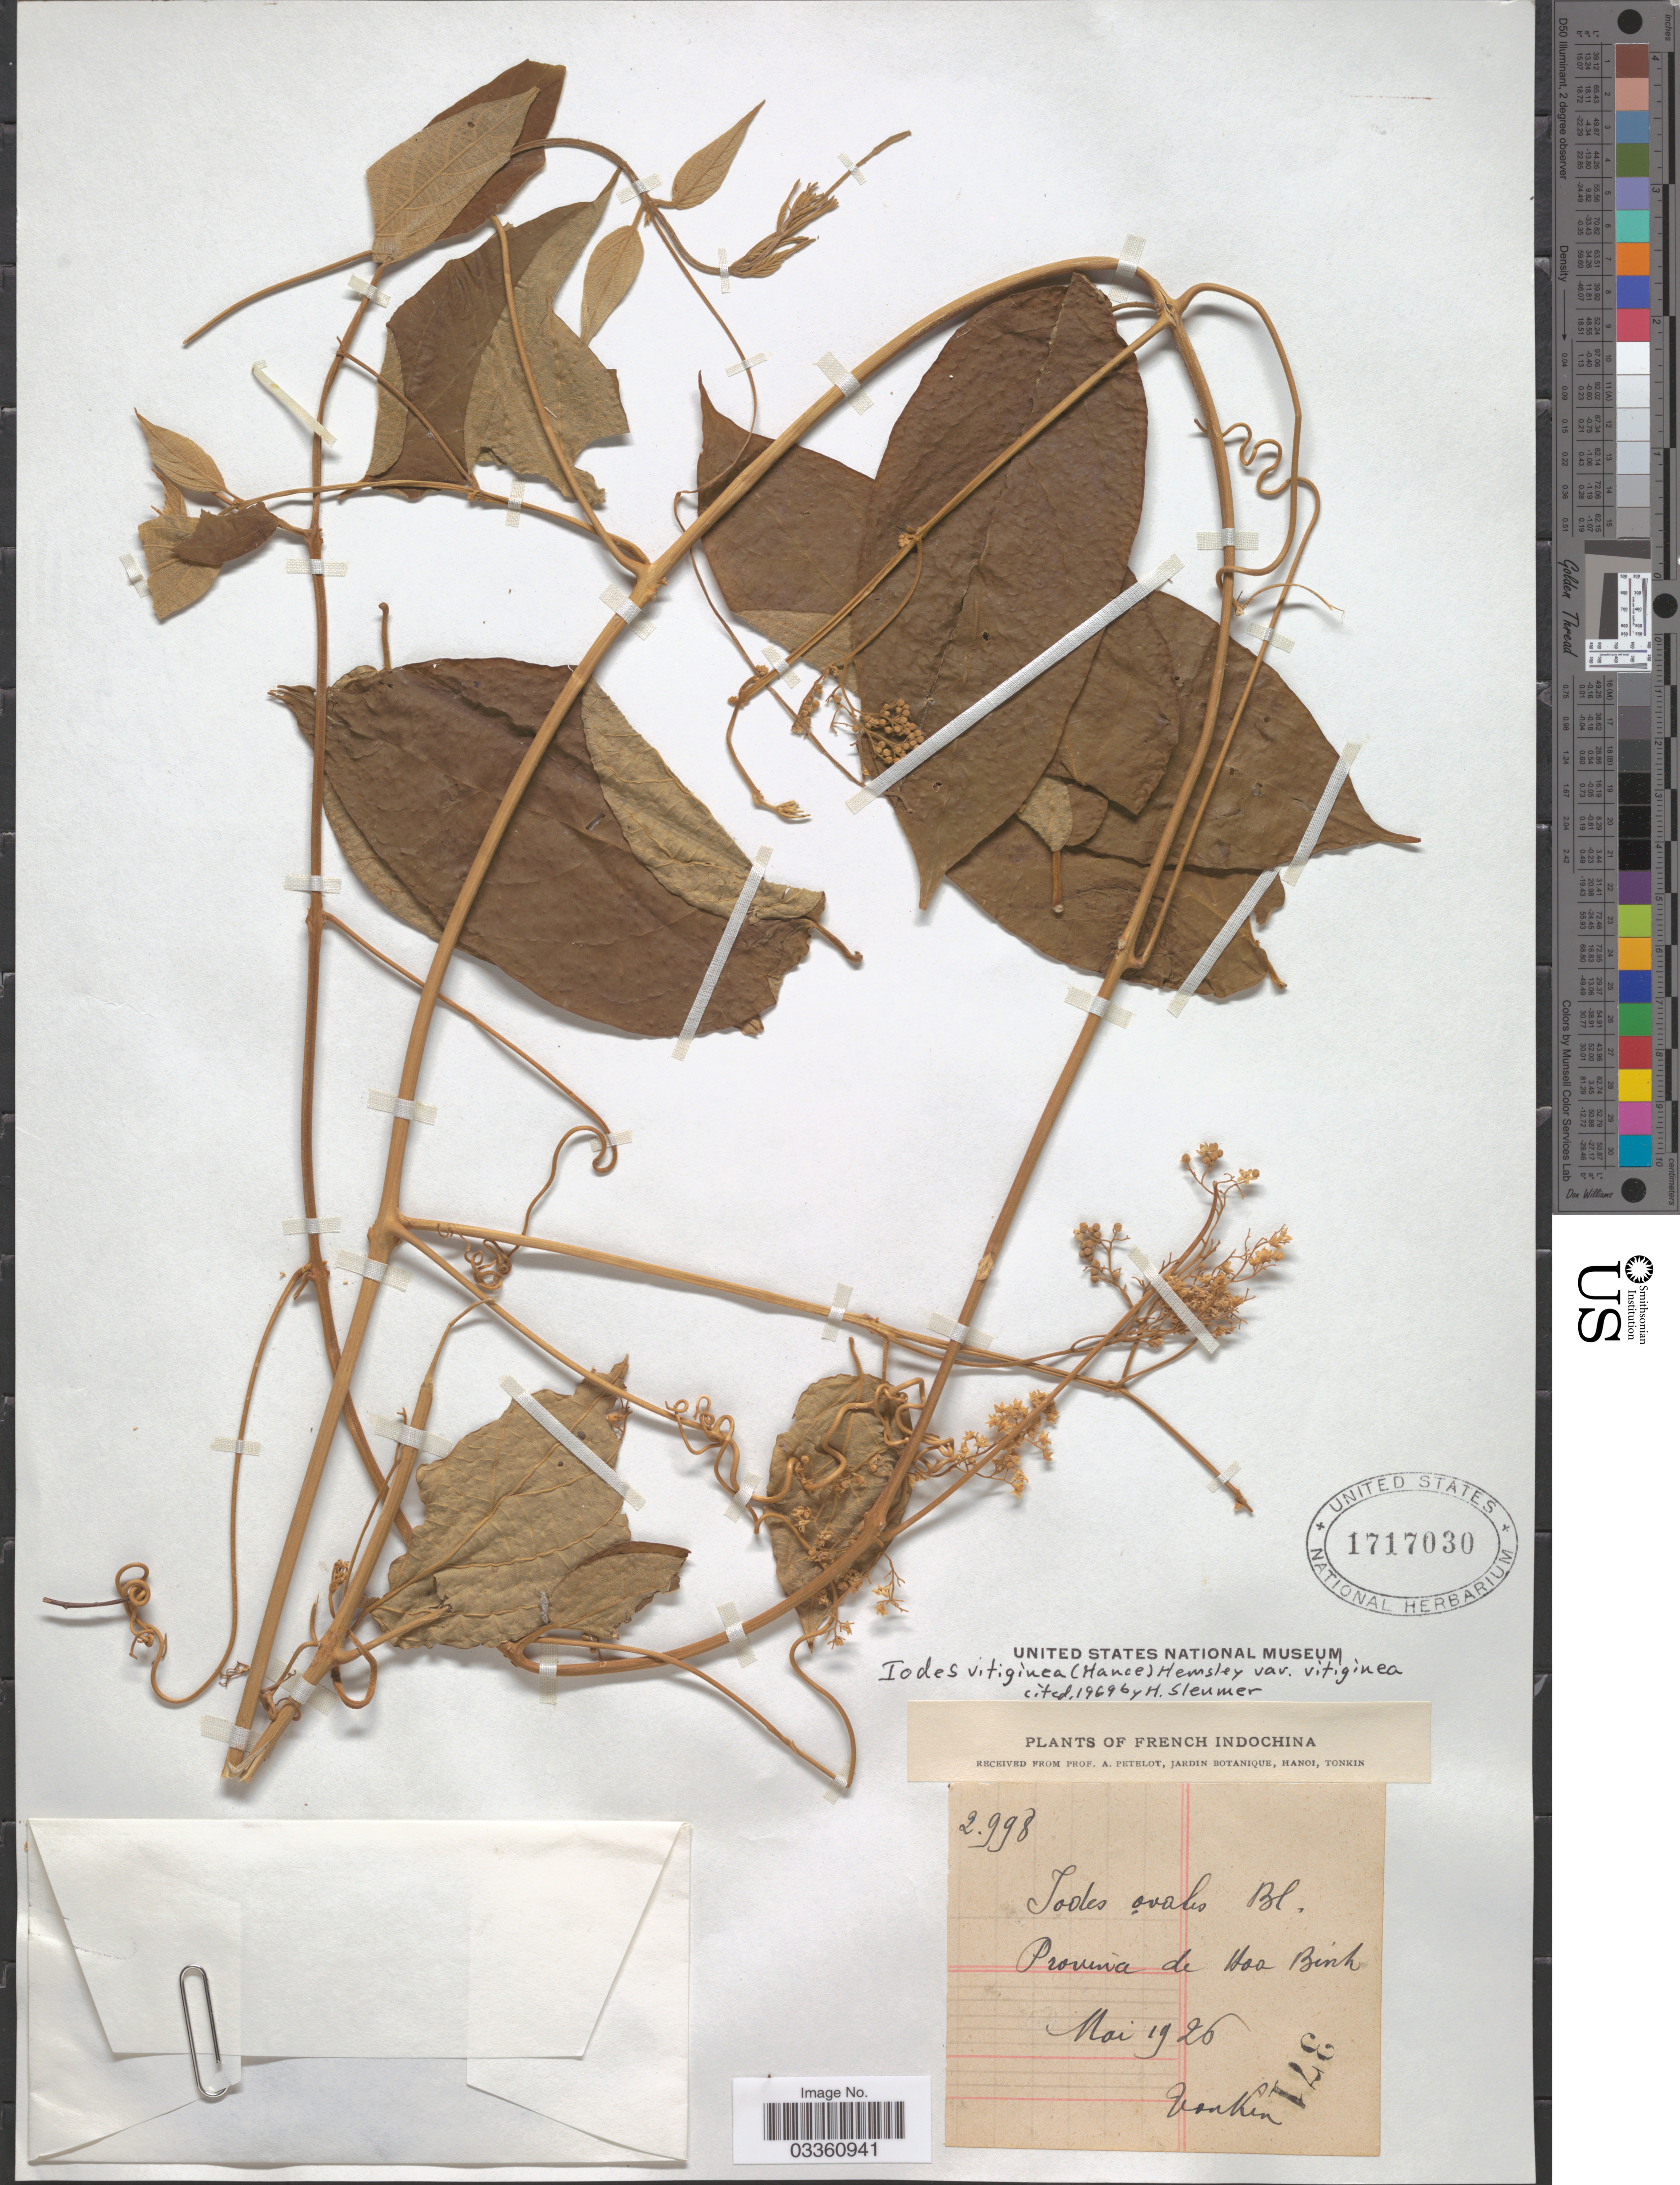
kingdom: Plantae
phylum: Tracheophyta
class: Magnoliopsida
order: Icacinales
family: Icacinaceae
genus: Iodes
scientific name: Iodes vitiginea var. vitiginea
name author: (Hance) Hance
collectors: A. Petelot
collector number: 2998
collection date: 1926-05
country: Vietnam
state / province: Hoa Binh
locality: French Indochina.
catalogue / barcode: US 1717030